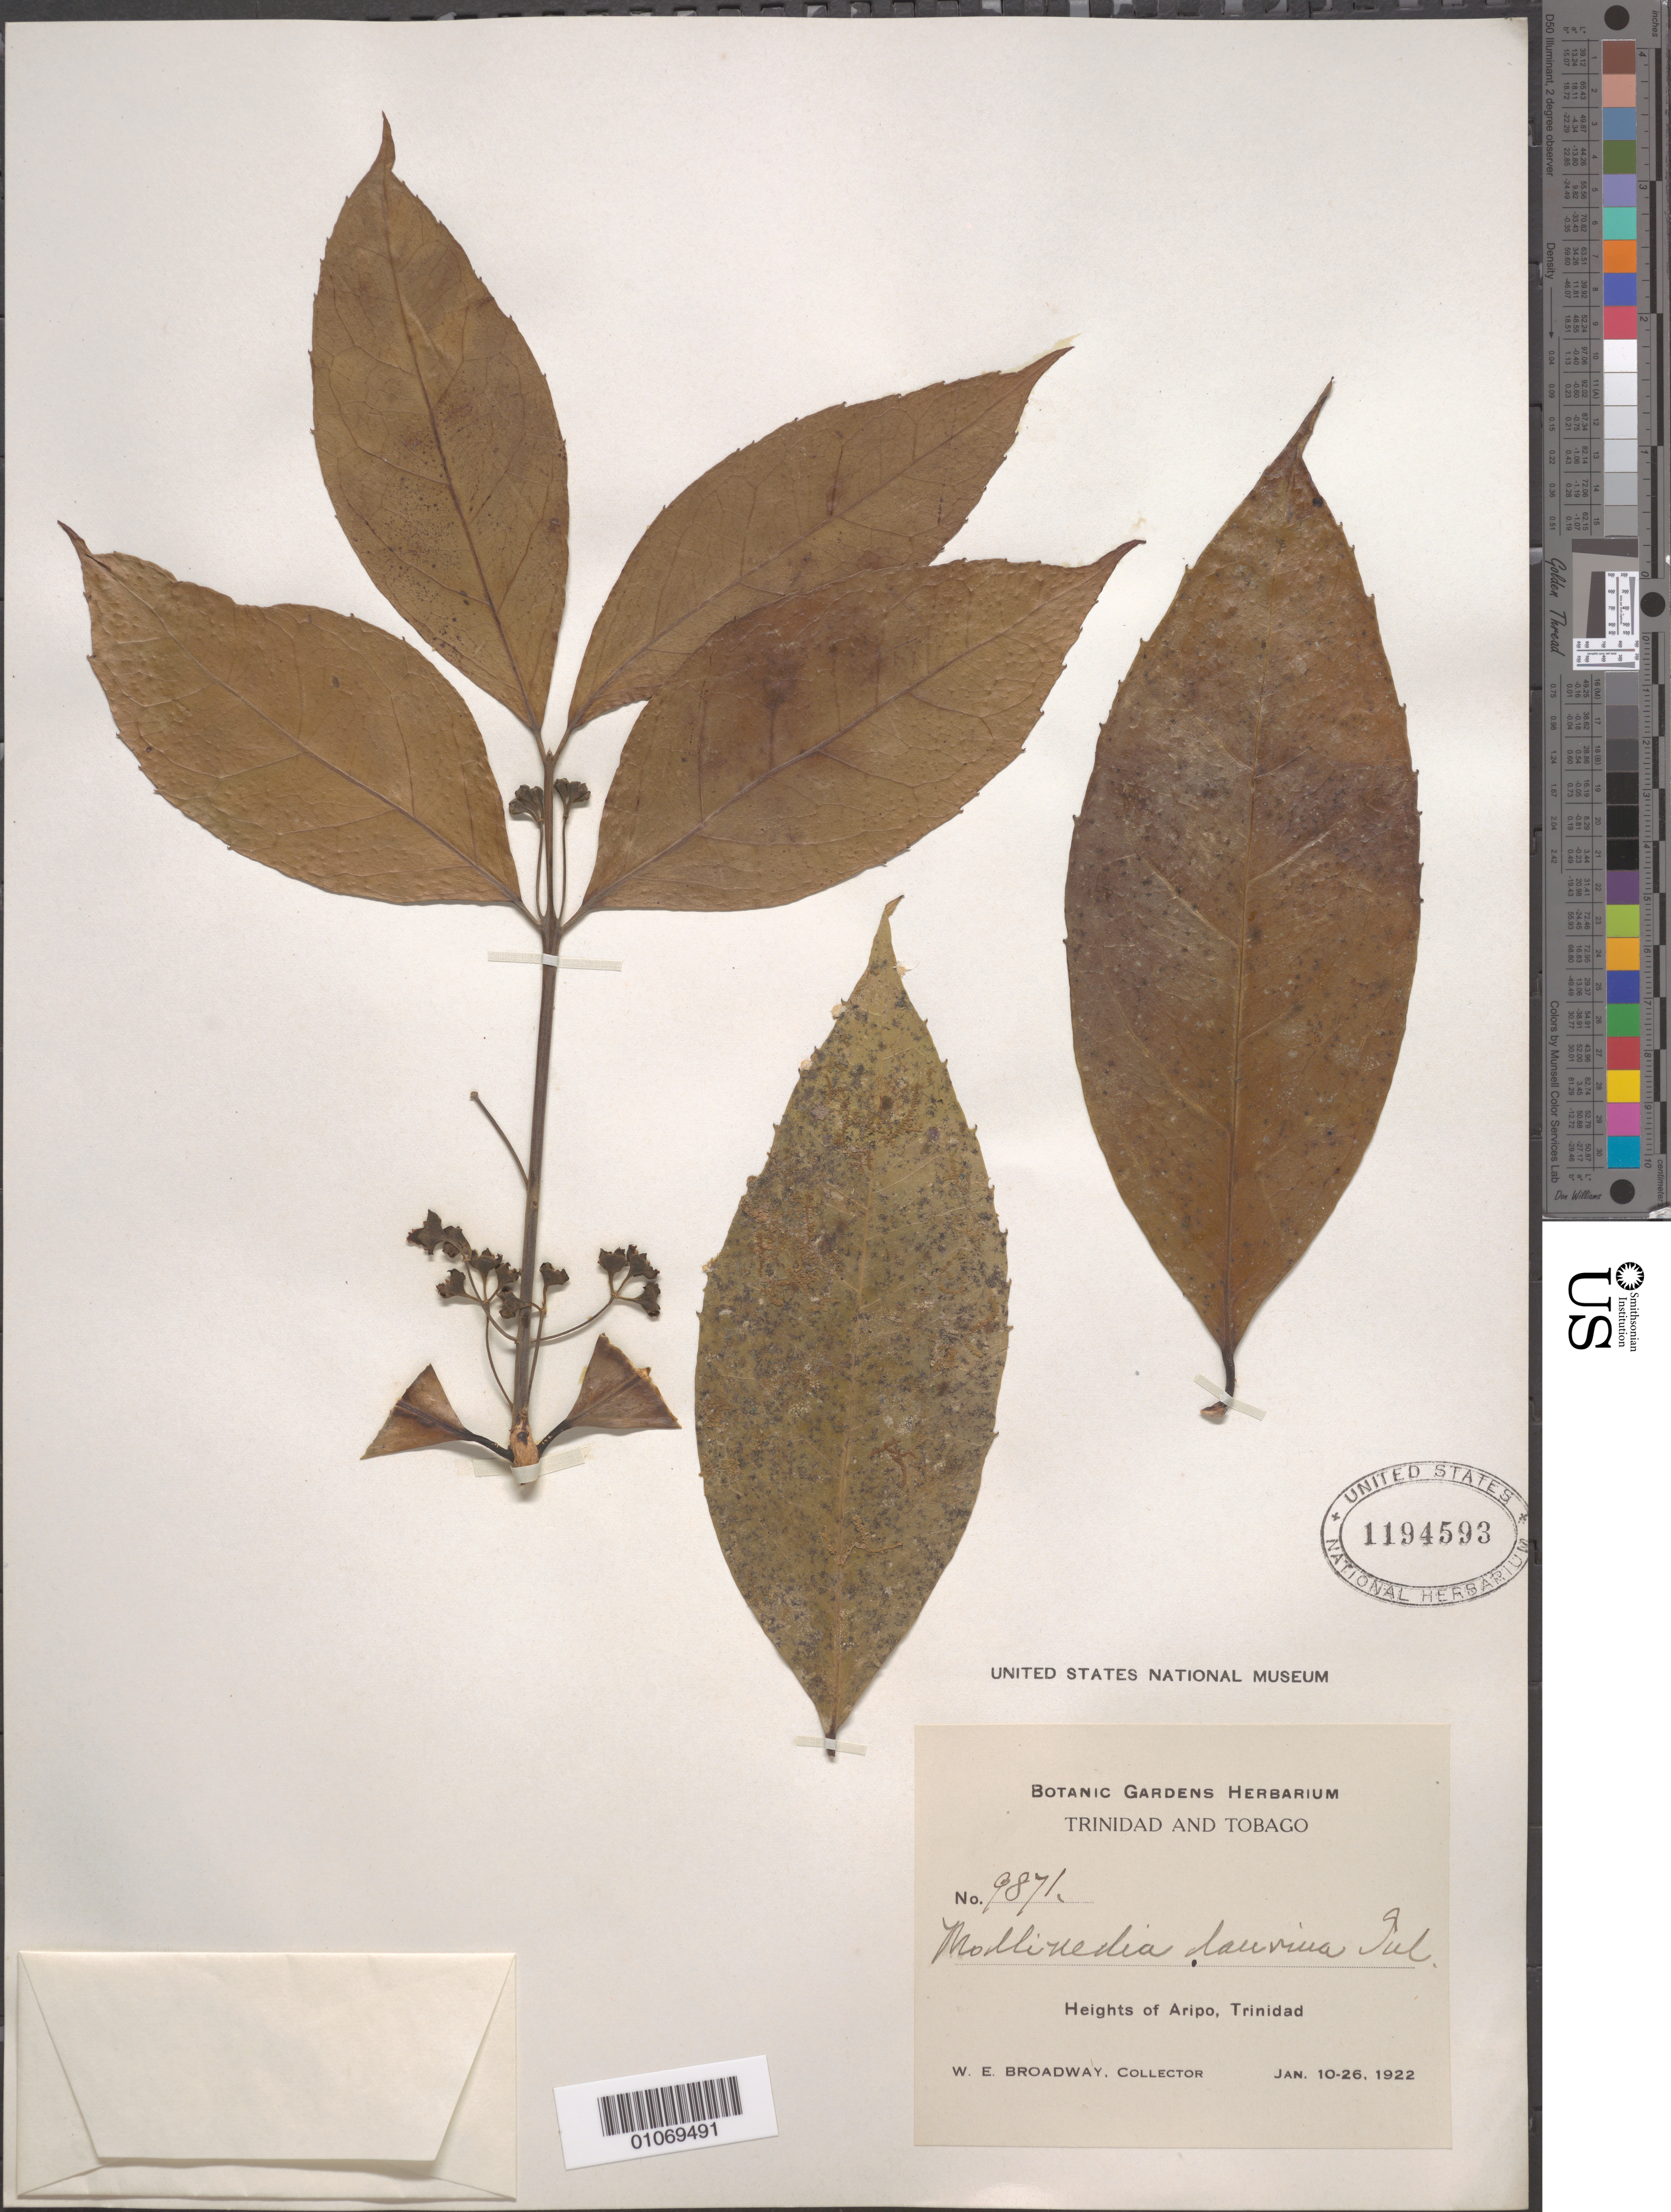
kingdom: Plantae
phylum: Tracheophyta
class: Magnoliopsida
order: Laurales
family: Monimiaceae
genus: Mollinedia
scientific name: Mollinedia laurina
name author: Tul.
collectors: W. E. Broadway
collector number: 9871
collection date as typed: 10 Jan 1922 to 26 Jan 1922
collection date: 1922-01-10/1922-01-26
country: Trinidad and Tobago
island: Trinidad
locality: Heights of Aripo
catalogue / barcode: US 1194593